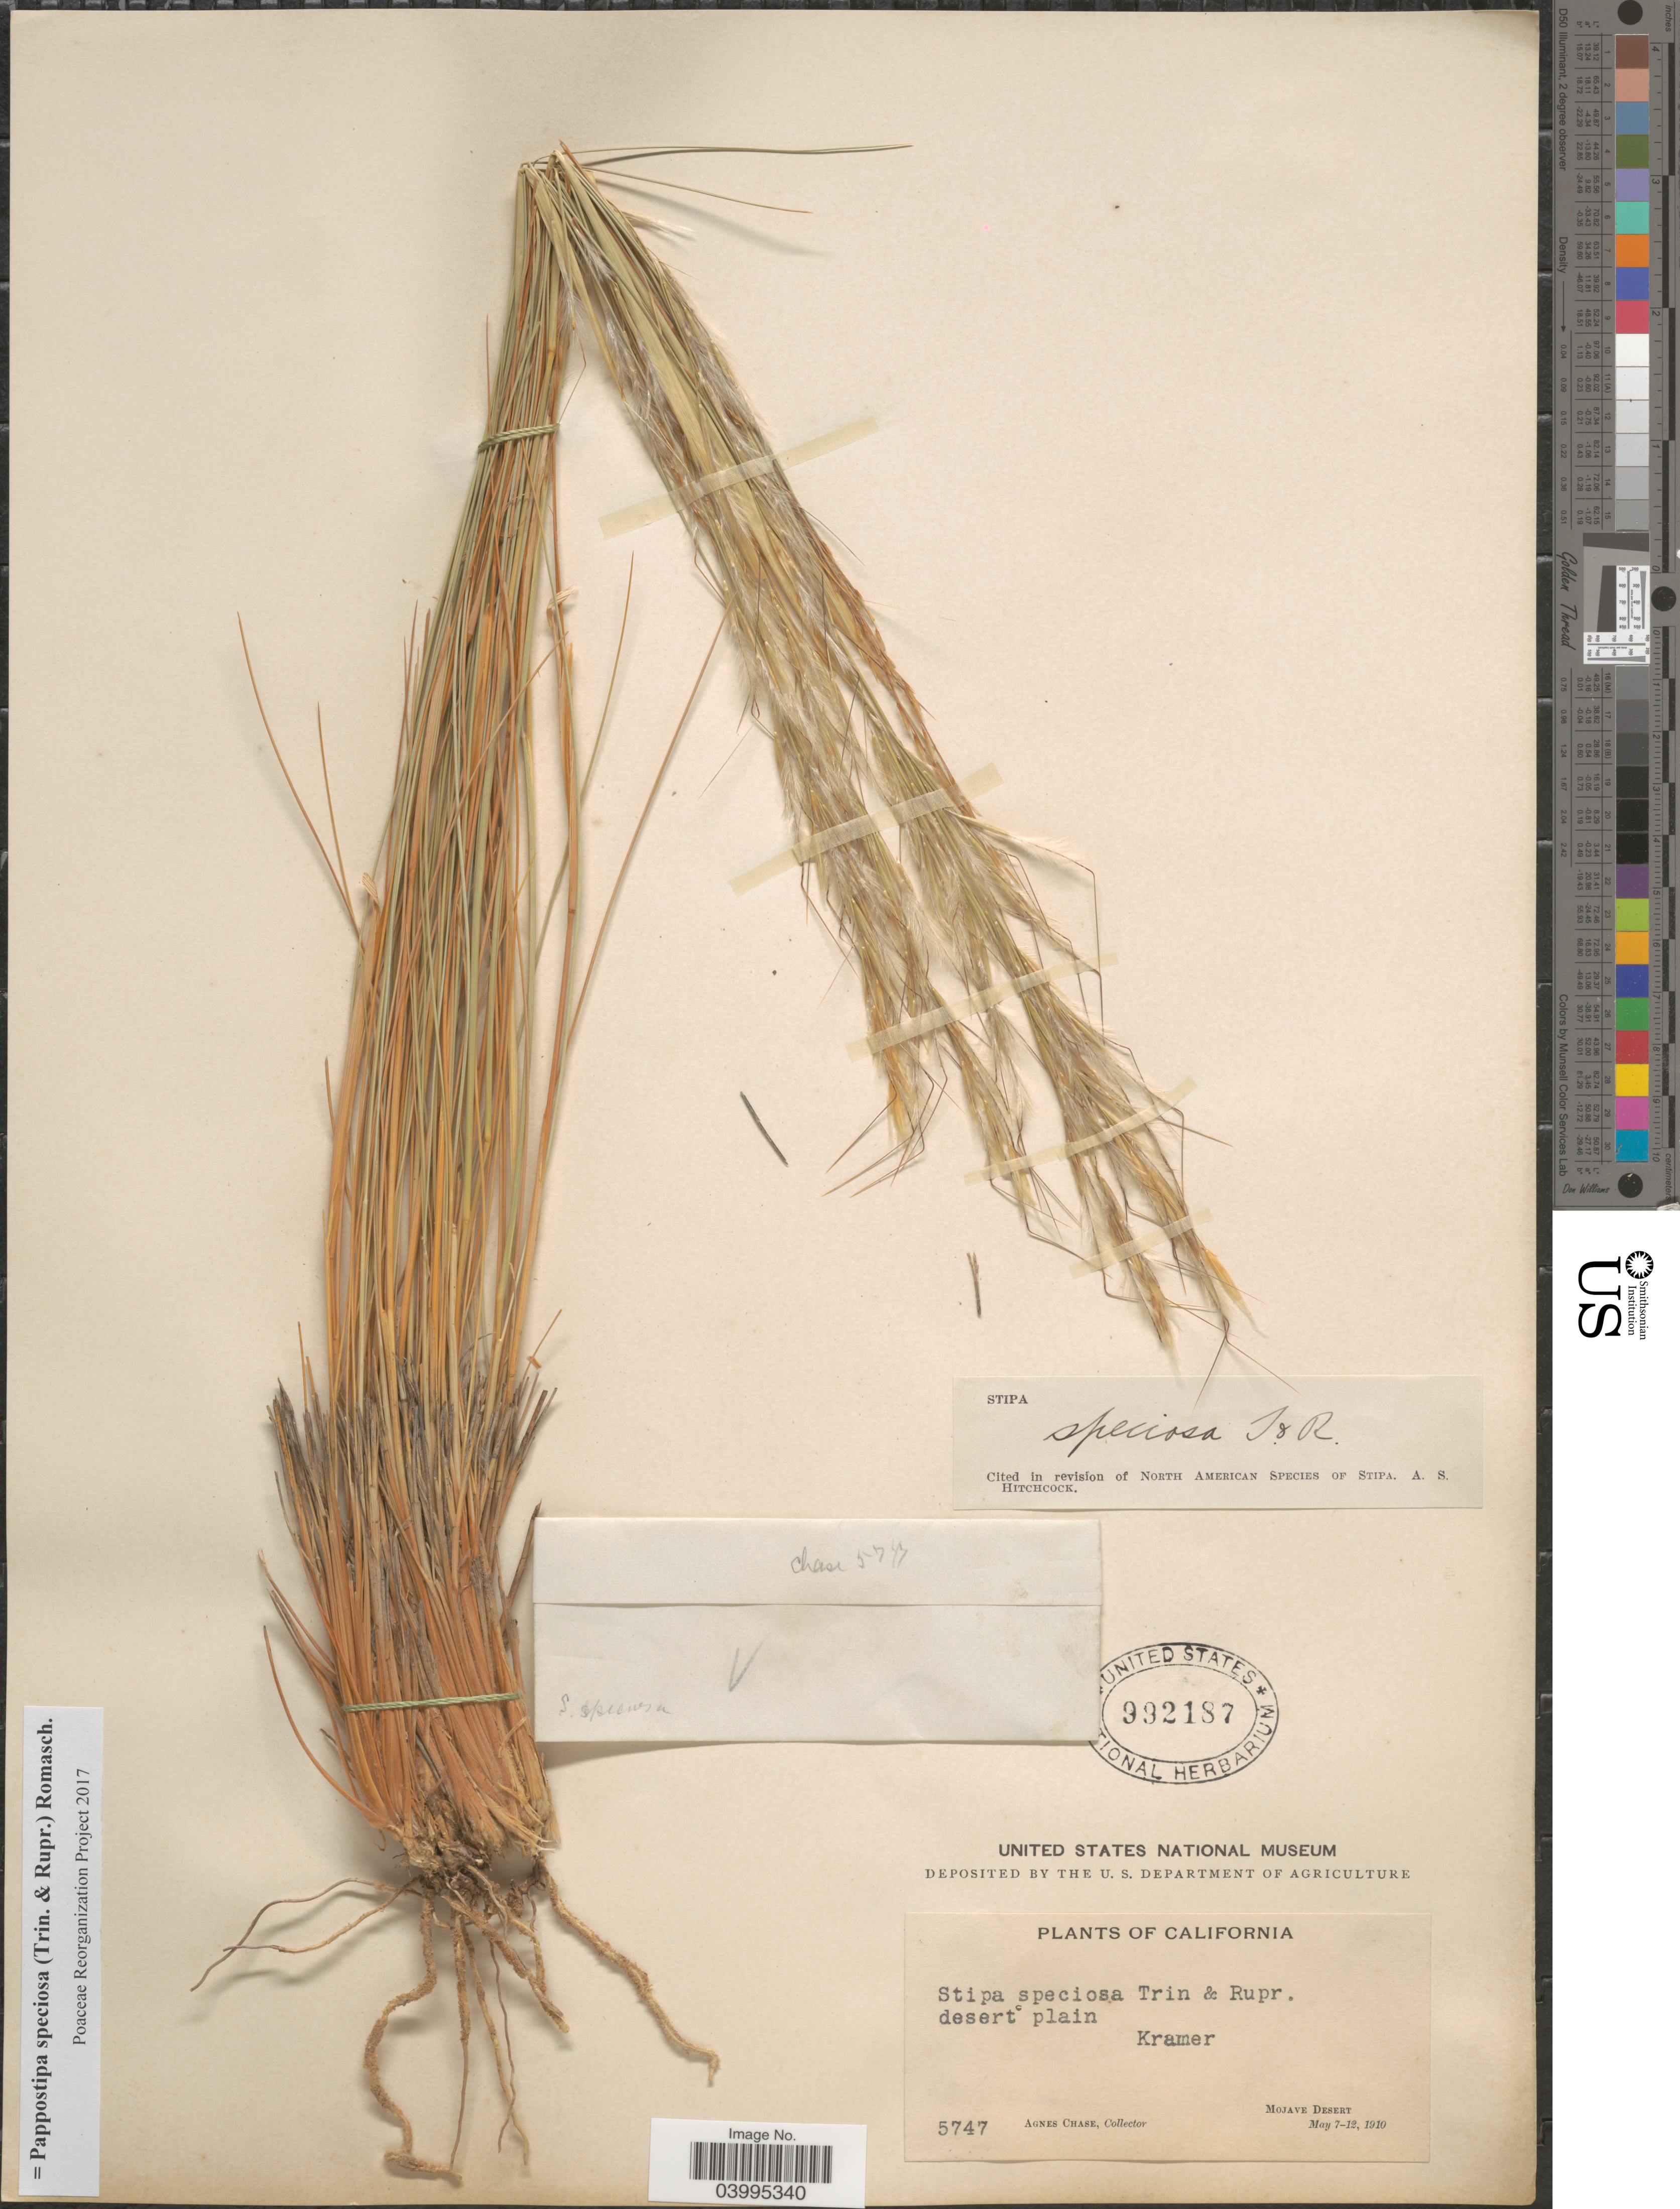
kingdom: Plantae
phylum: Tracheophyta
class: Liliopsida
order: Poales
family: Poaceae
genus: Pappostipa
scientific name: Pappostipa speciosa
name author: (Trin. & Rupr.) Romasch.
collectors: A. Chase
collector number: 5747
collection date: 1910-05-07/1910-05-12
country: United States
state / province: California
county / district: San Bernardino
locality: Kramer. Mojave Desert.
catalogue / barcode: US 992187